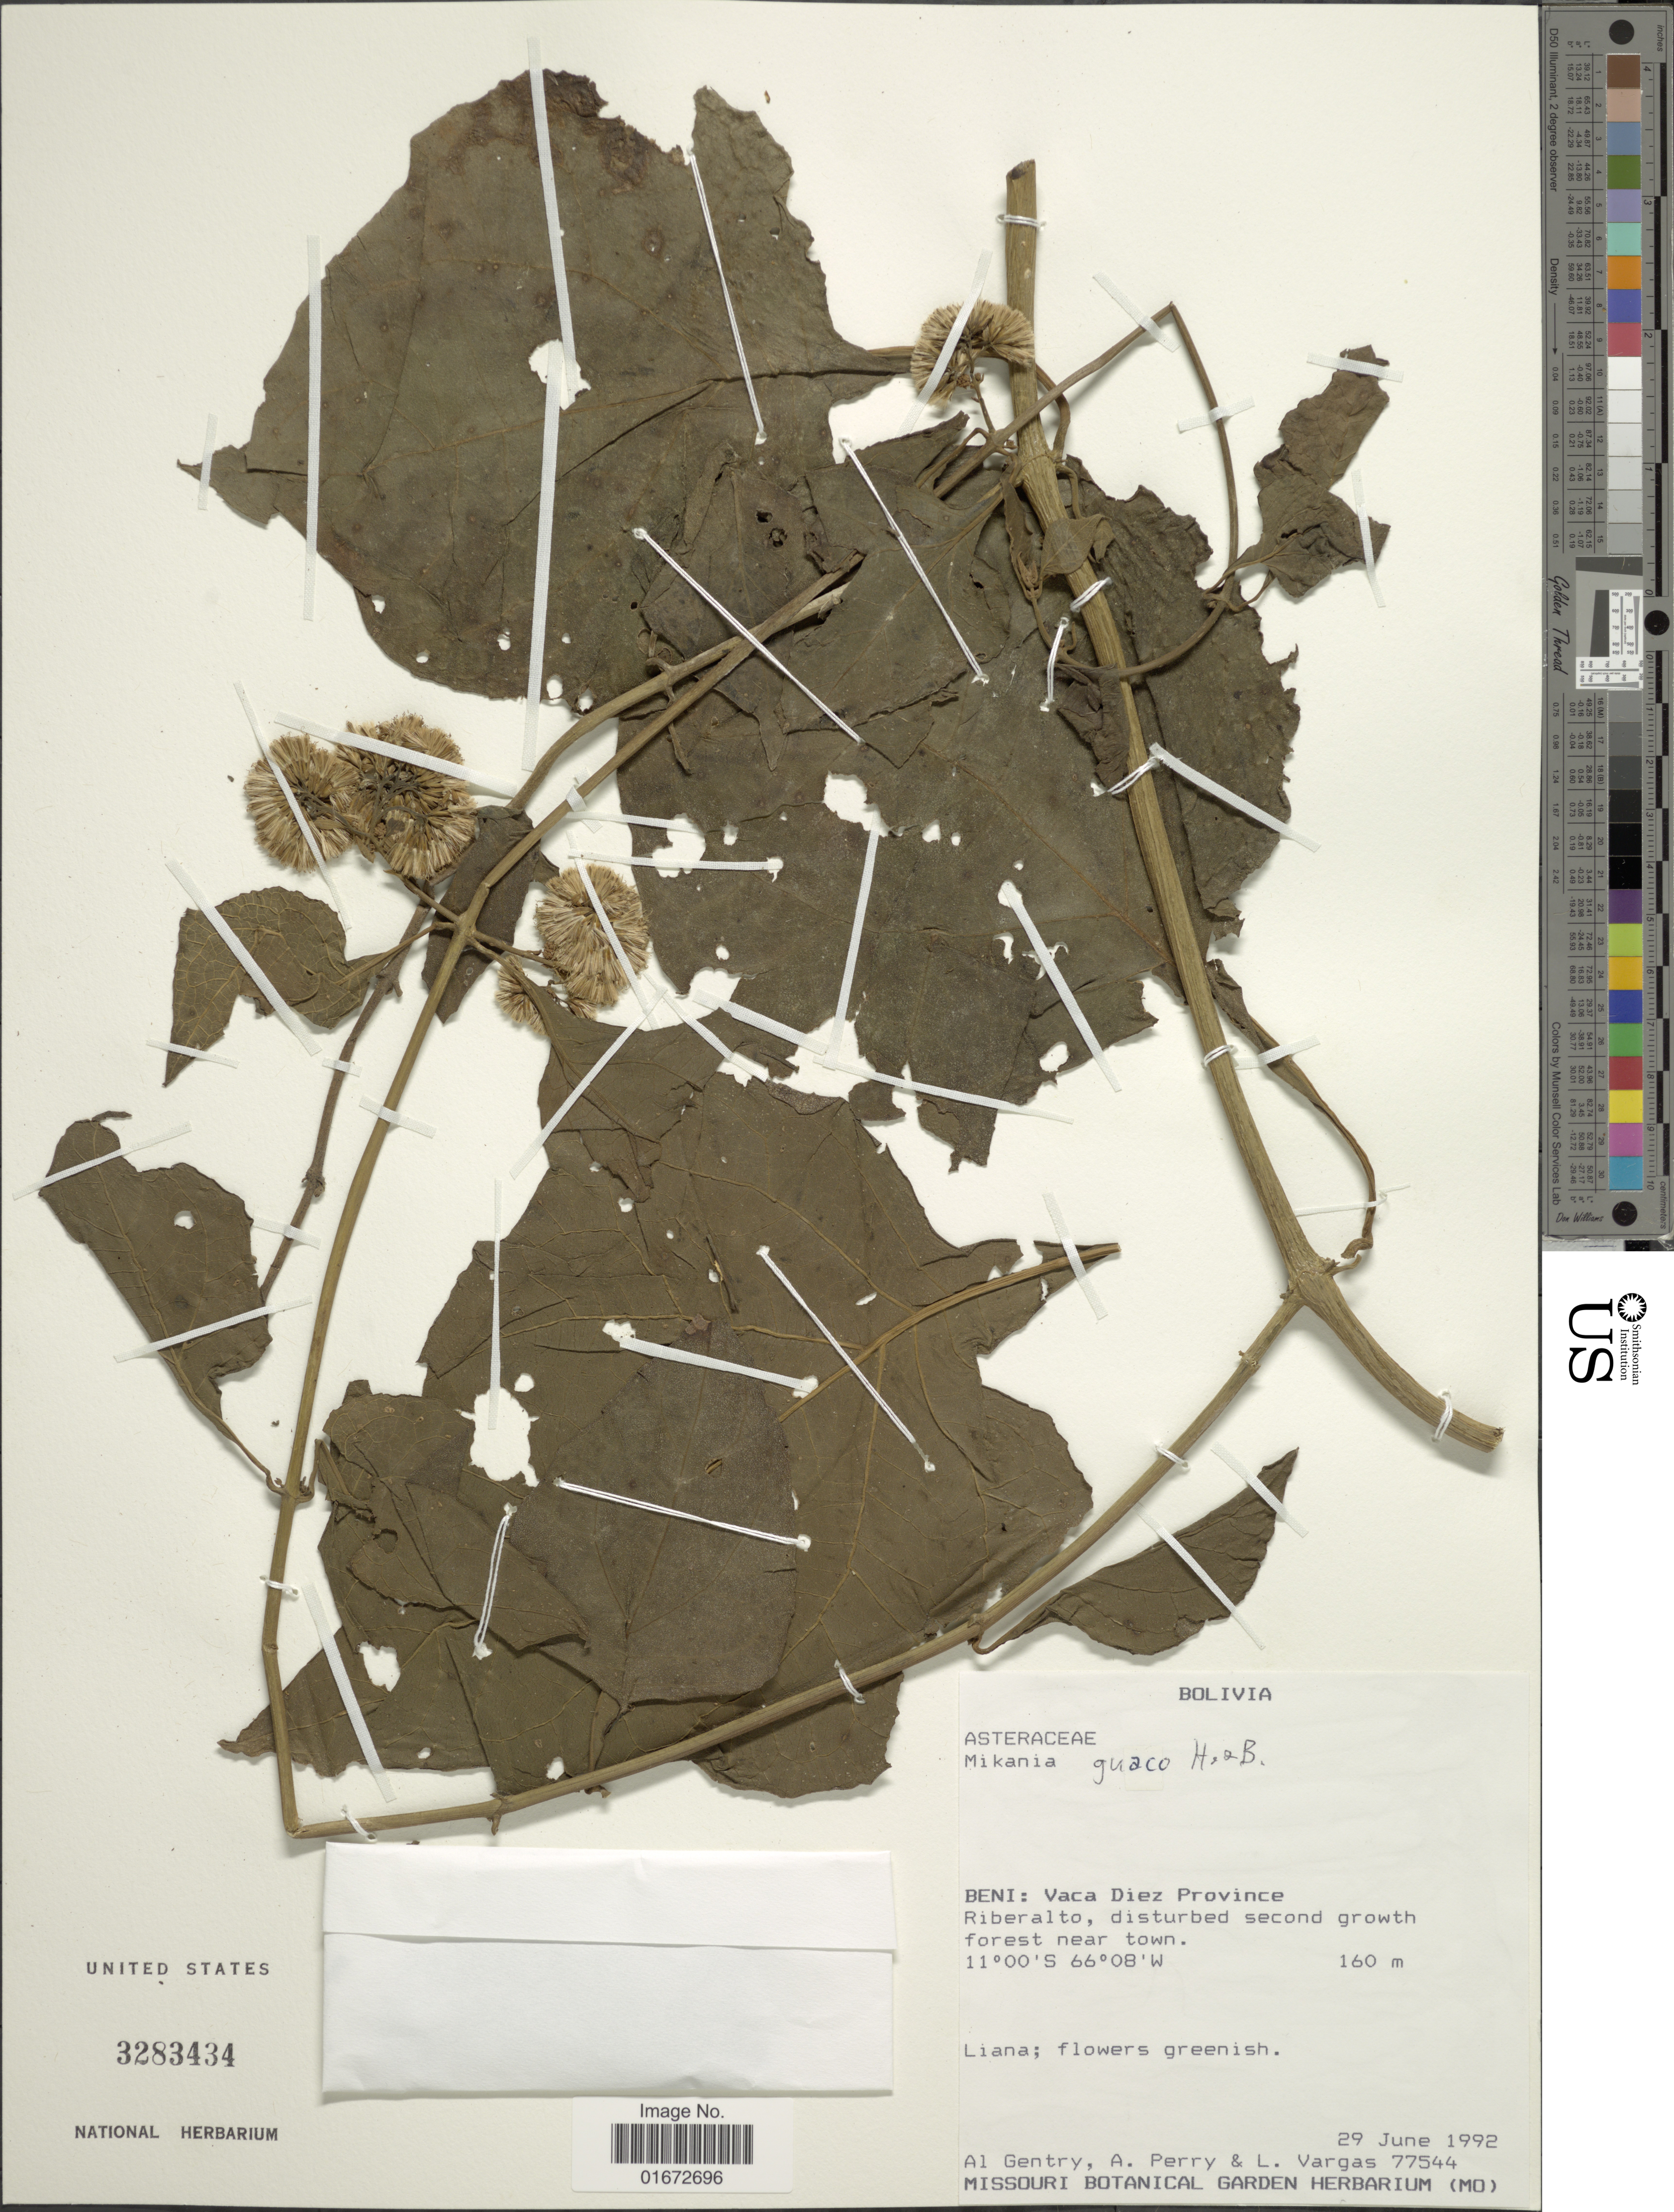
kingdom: Plantae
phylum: Tracheophyta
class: Magnoliopsida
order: Asterales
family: Asteraceae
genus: Mikania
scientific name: Mikania guaco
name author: Humb. & Bonpl.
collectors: A. H. Gentry, A. Perry & L. Vargas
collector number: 77544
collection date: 1992-06-29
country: Bolivia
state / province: Beni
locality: Beni: Vaca Diez Province. Riberalto, disturbed second growth forest near town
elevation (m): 160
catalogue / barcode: US 3283434